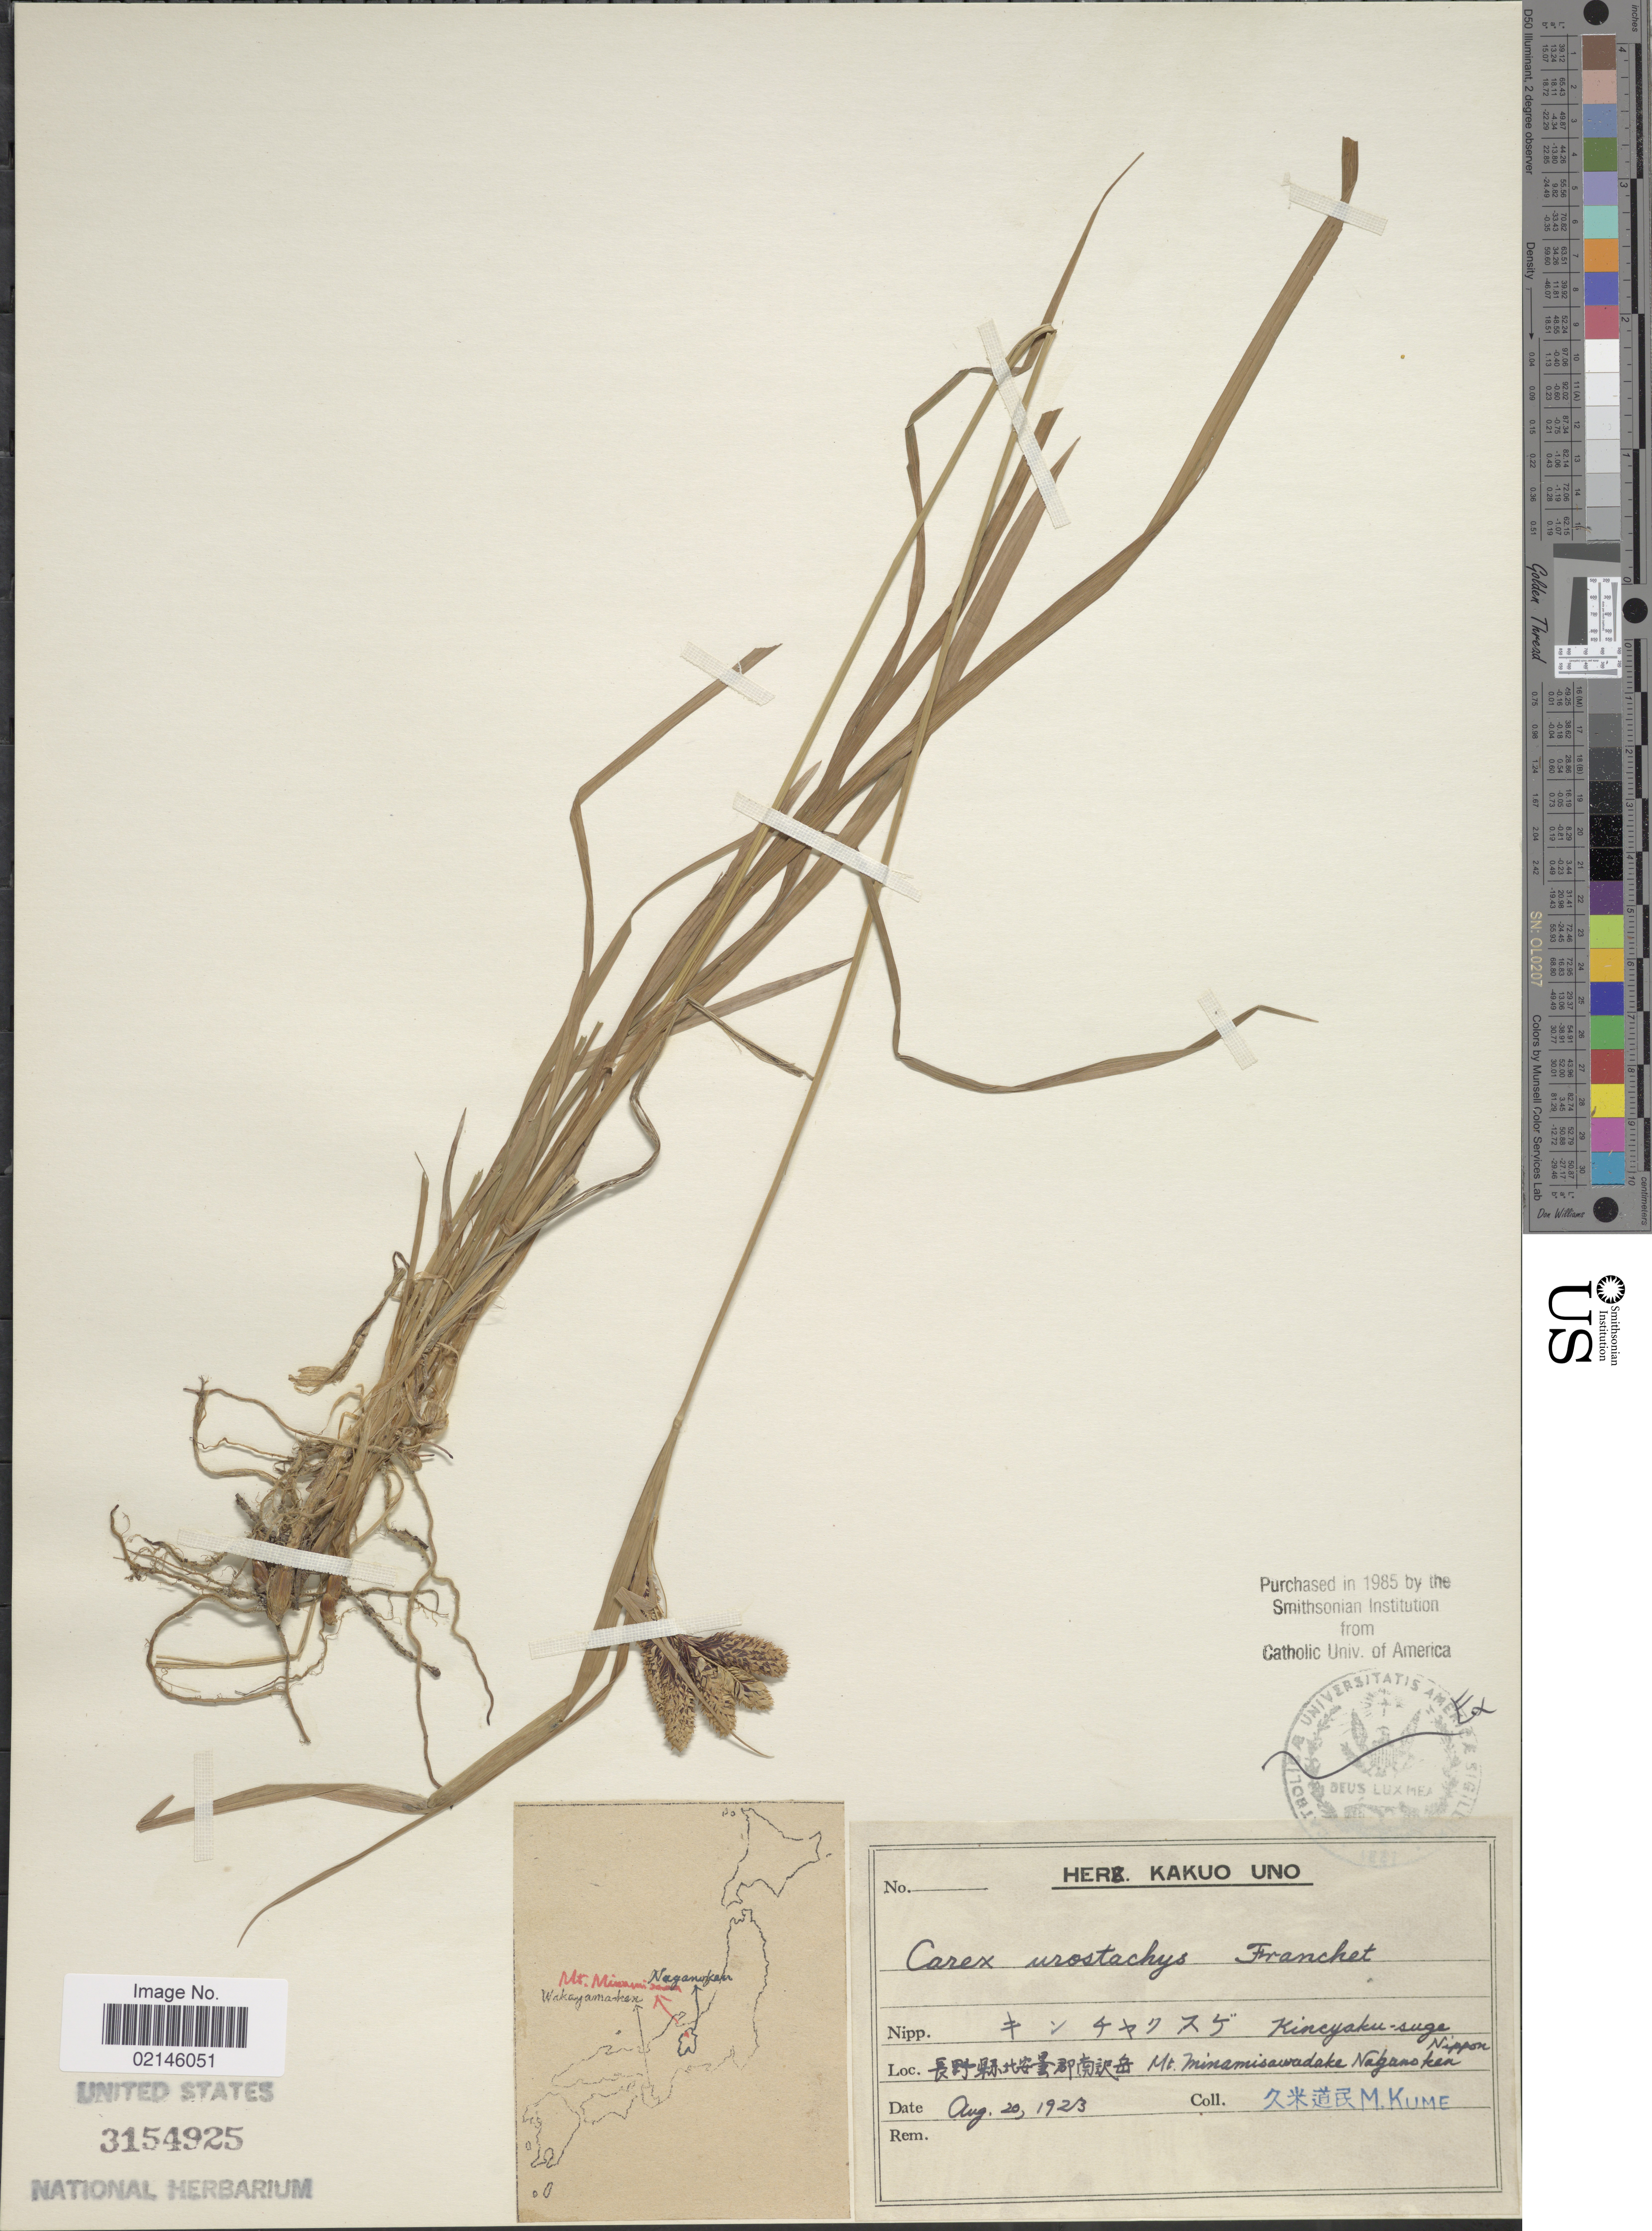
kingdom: Plantae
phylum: Tracheophyta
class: Liliopsida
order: Poales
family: Cyperaceae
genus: Carex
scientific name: Carex urostachys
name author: Franch.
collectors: M. Kume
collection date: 1923-08-20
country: Japan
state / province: Nagano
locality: Nippon. Mt. Minamisawadake Nagaokan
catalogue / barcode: US 3154925